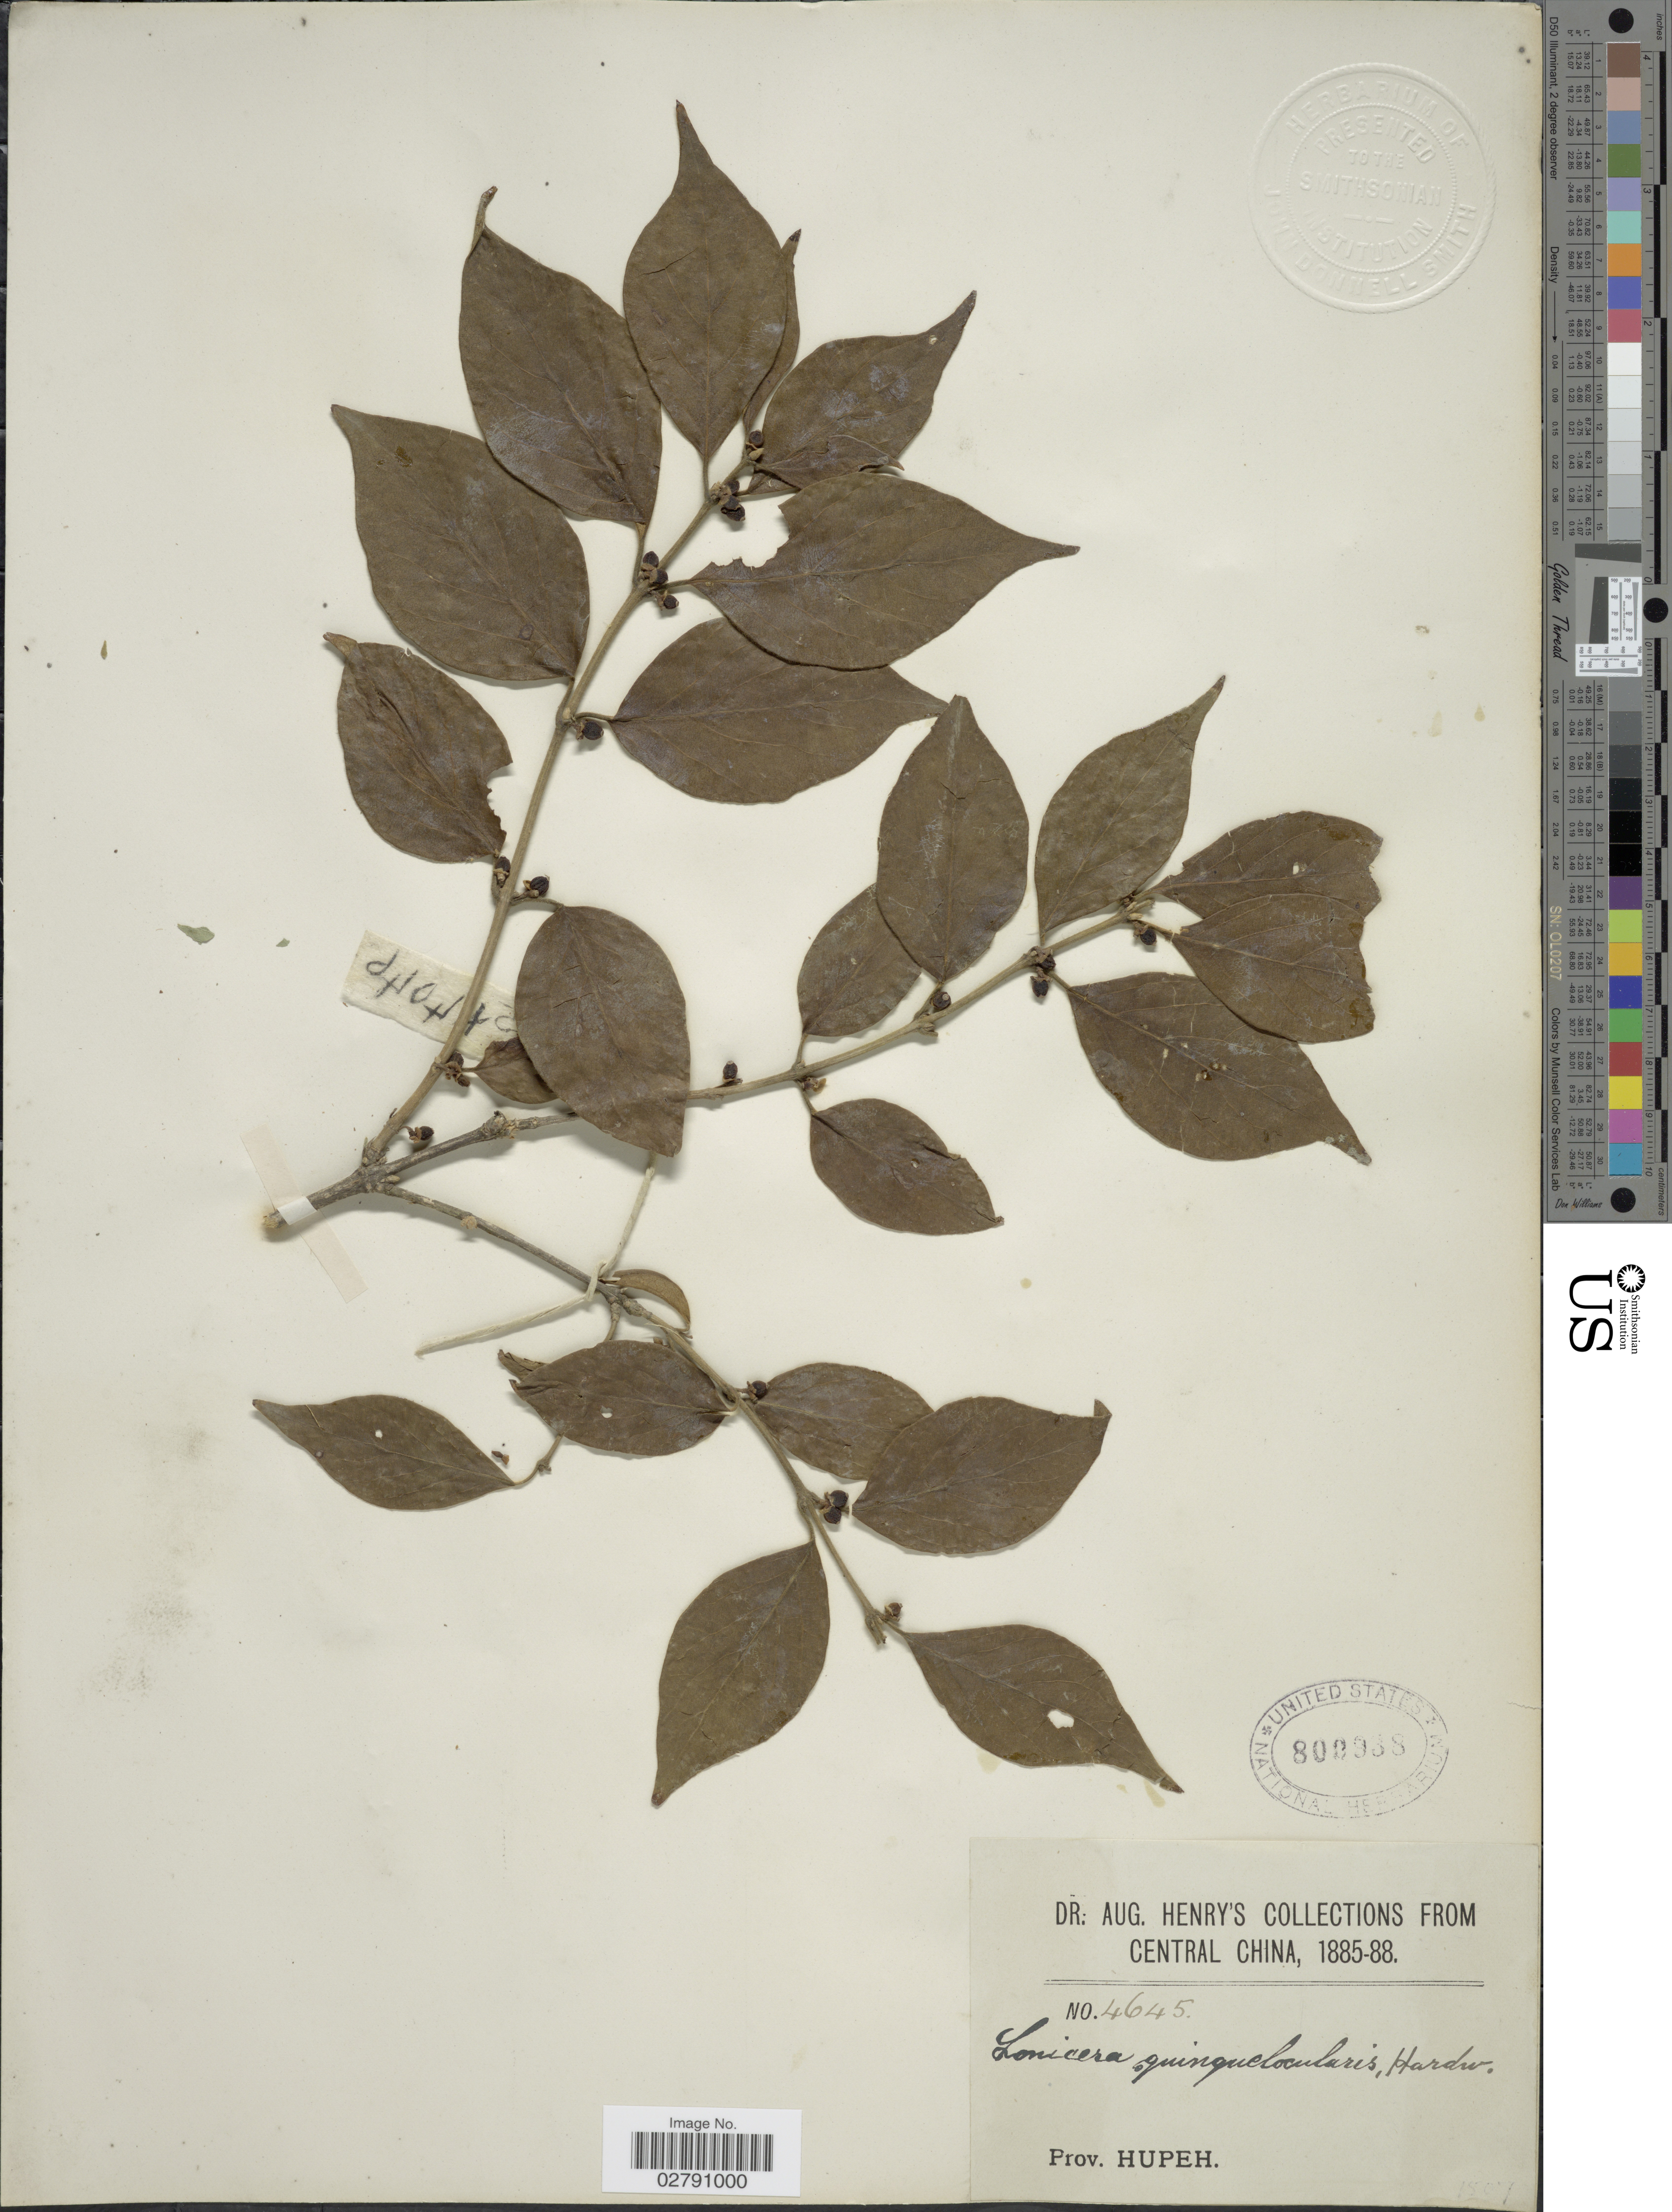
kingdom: Plantae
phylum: Tracheophyta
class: Magnoliopsida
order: Dipsacales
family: Caprifoliaceae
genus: Lonicera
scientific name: Lonicera quinquelocularis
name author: Hardw.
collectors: A. Henry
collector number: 4645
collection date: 1885/1888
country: China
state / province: Hubei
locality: Central China. Prov. Hupeh.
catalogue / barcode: US 802938